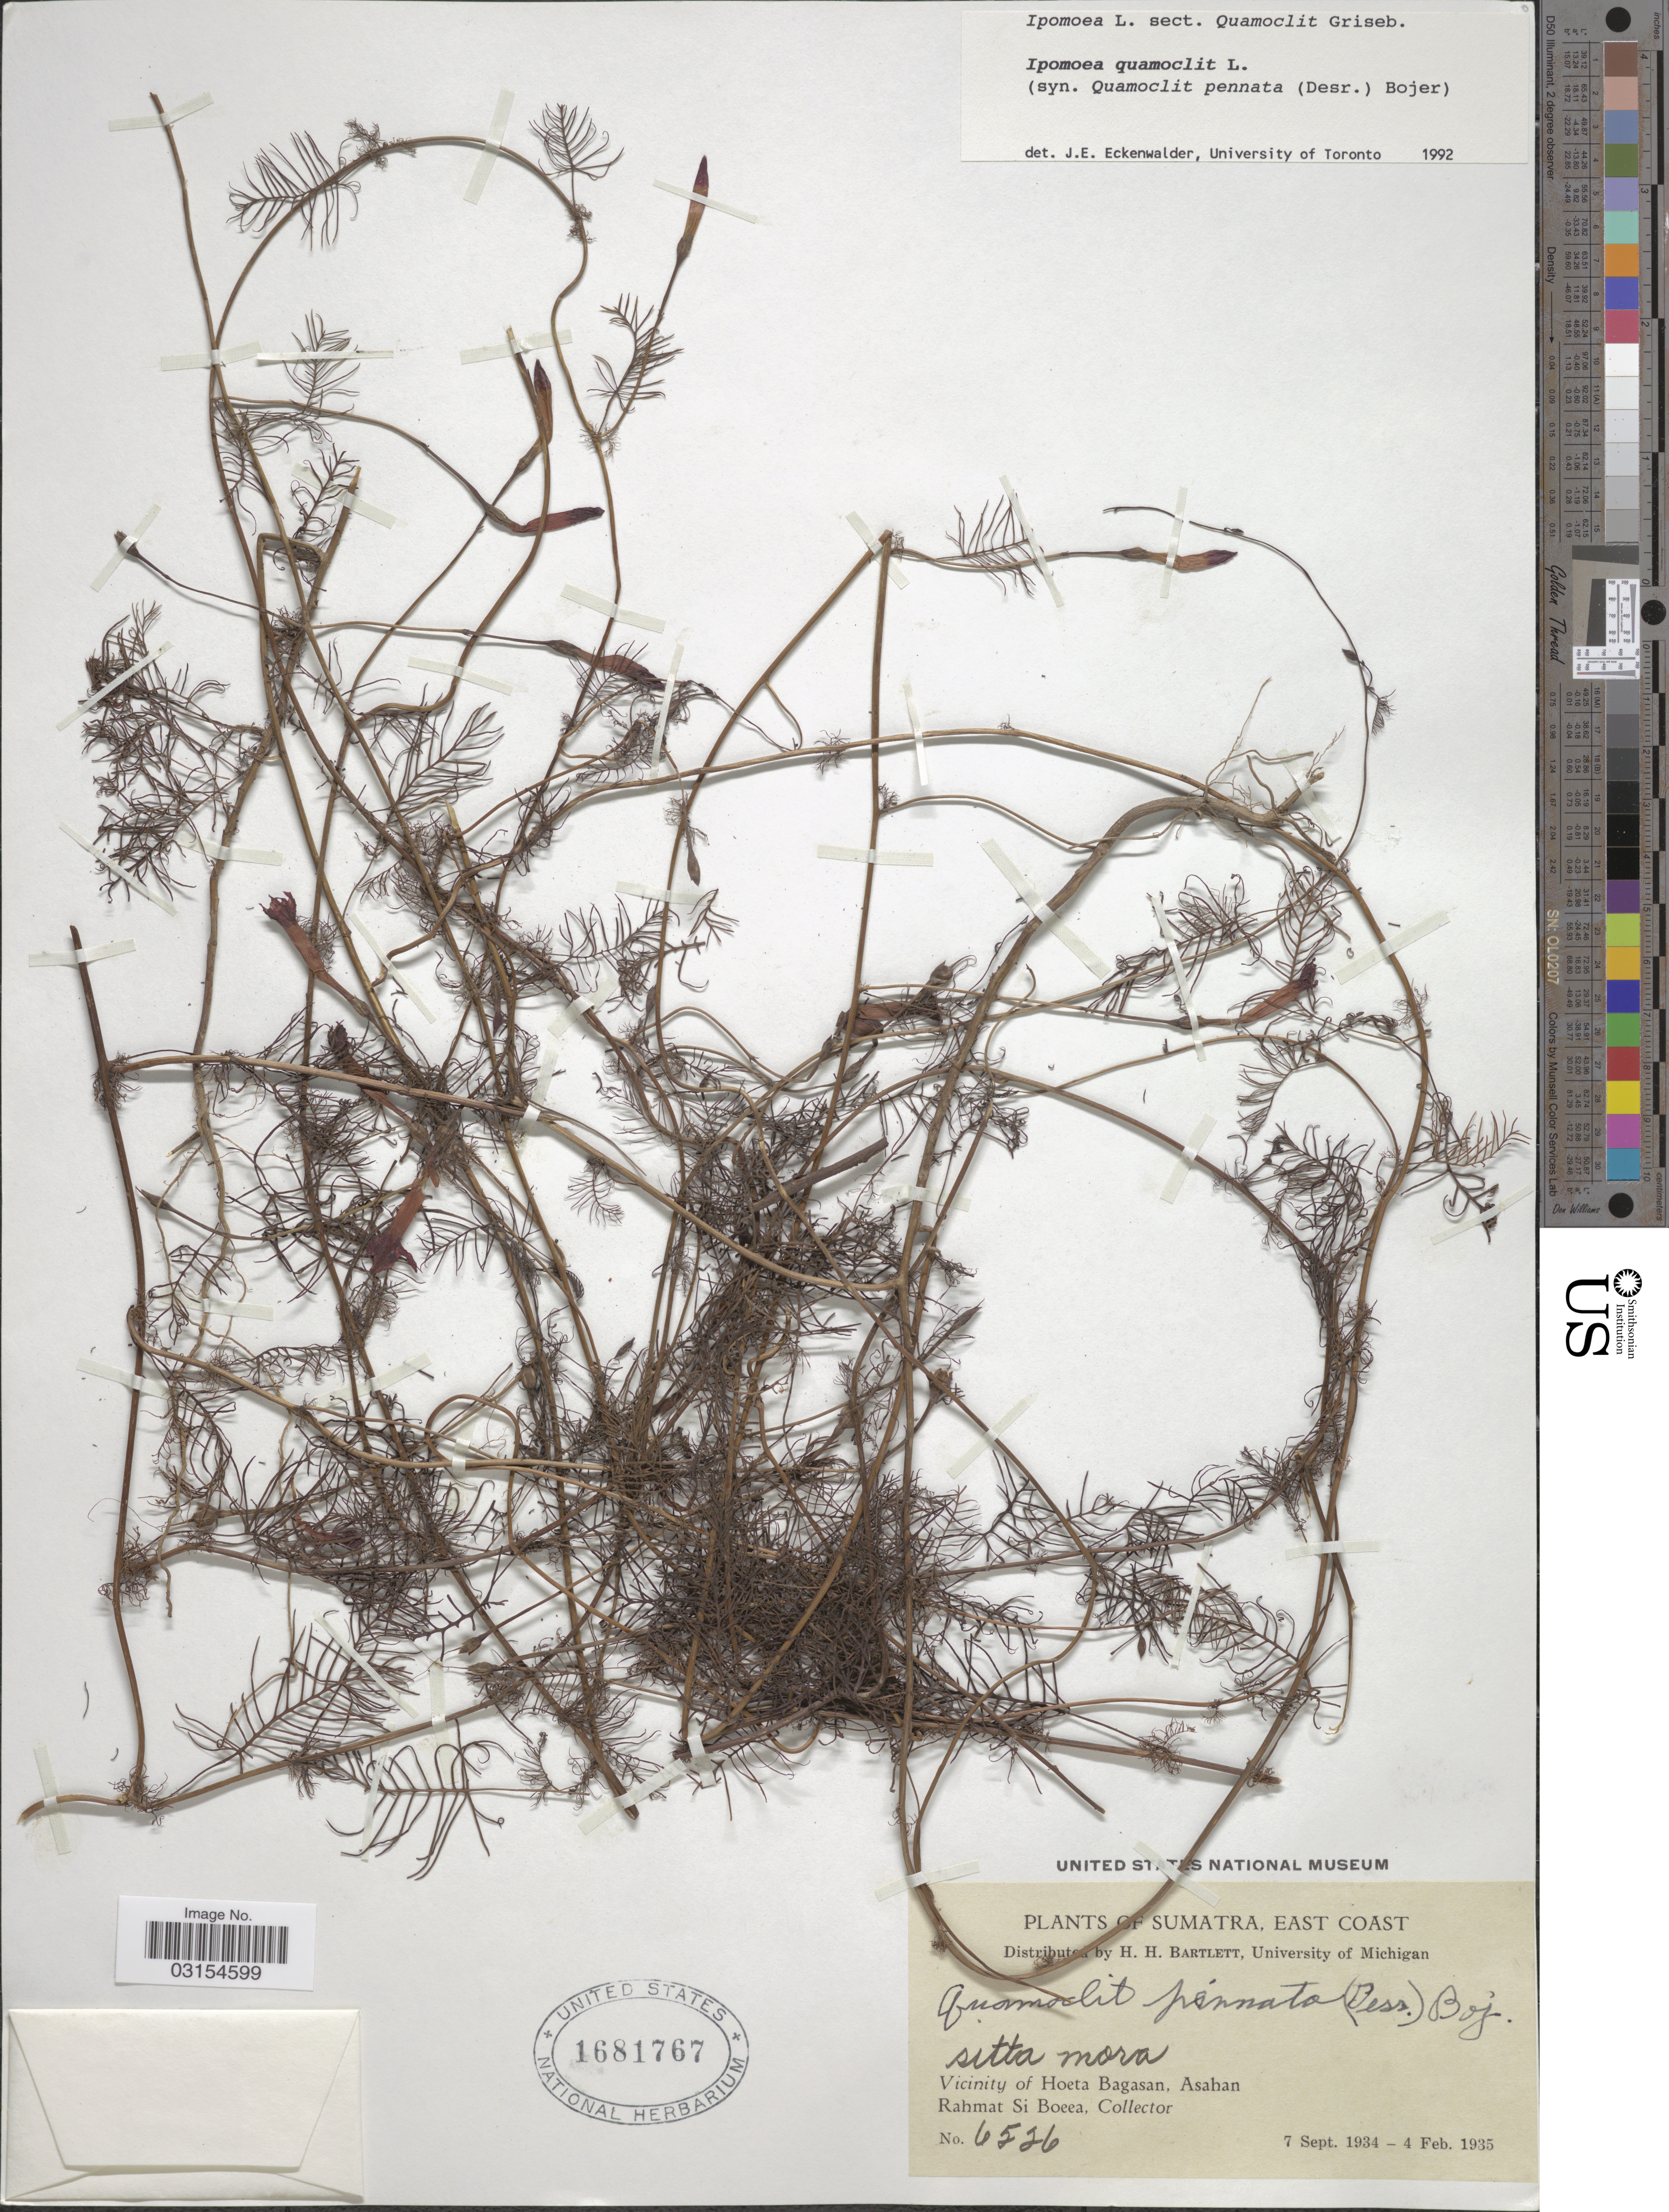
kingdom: Plantae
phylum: Tracheophyta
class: Magnoliopsida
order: Solanales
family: Convolvulaceae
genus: Ipomoea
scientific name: Ipomoea quamoclit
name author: L.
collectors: Rahmat Si Boeea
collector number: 6556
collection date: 1934-09-07/1935-02-04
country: Indonesia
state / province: Sumatra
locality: East Coast. Vicinity of Hoeta Bagasan. Asahan.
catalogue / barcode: US 1681767